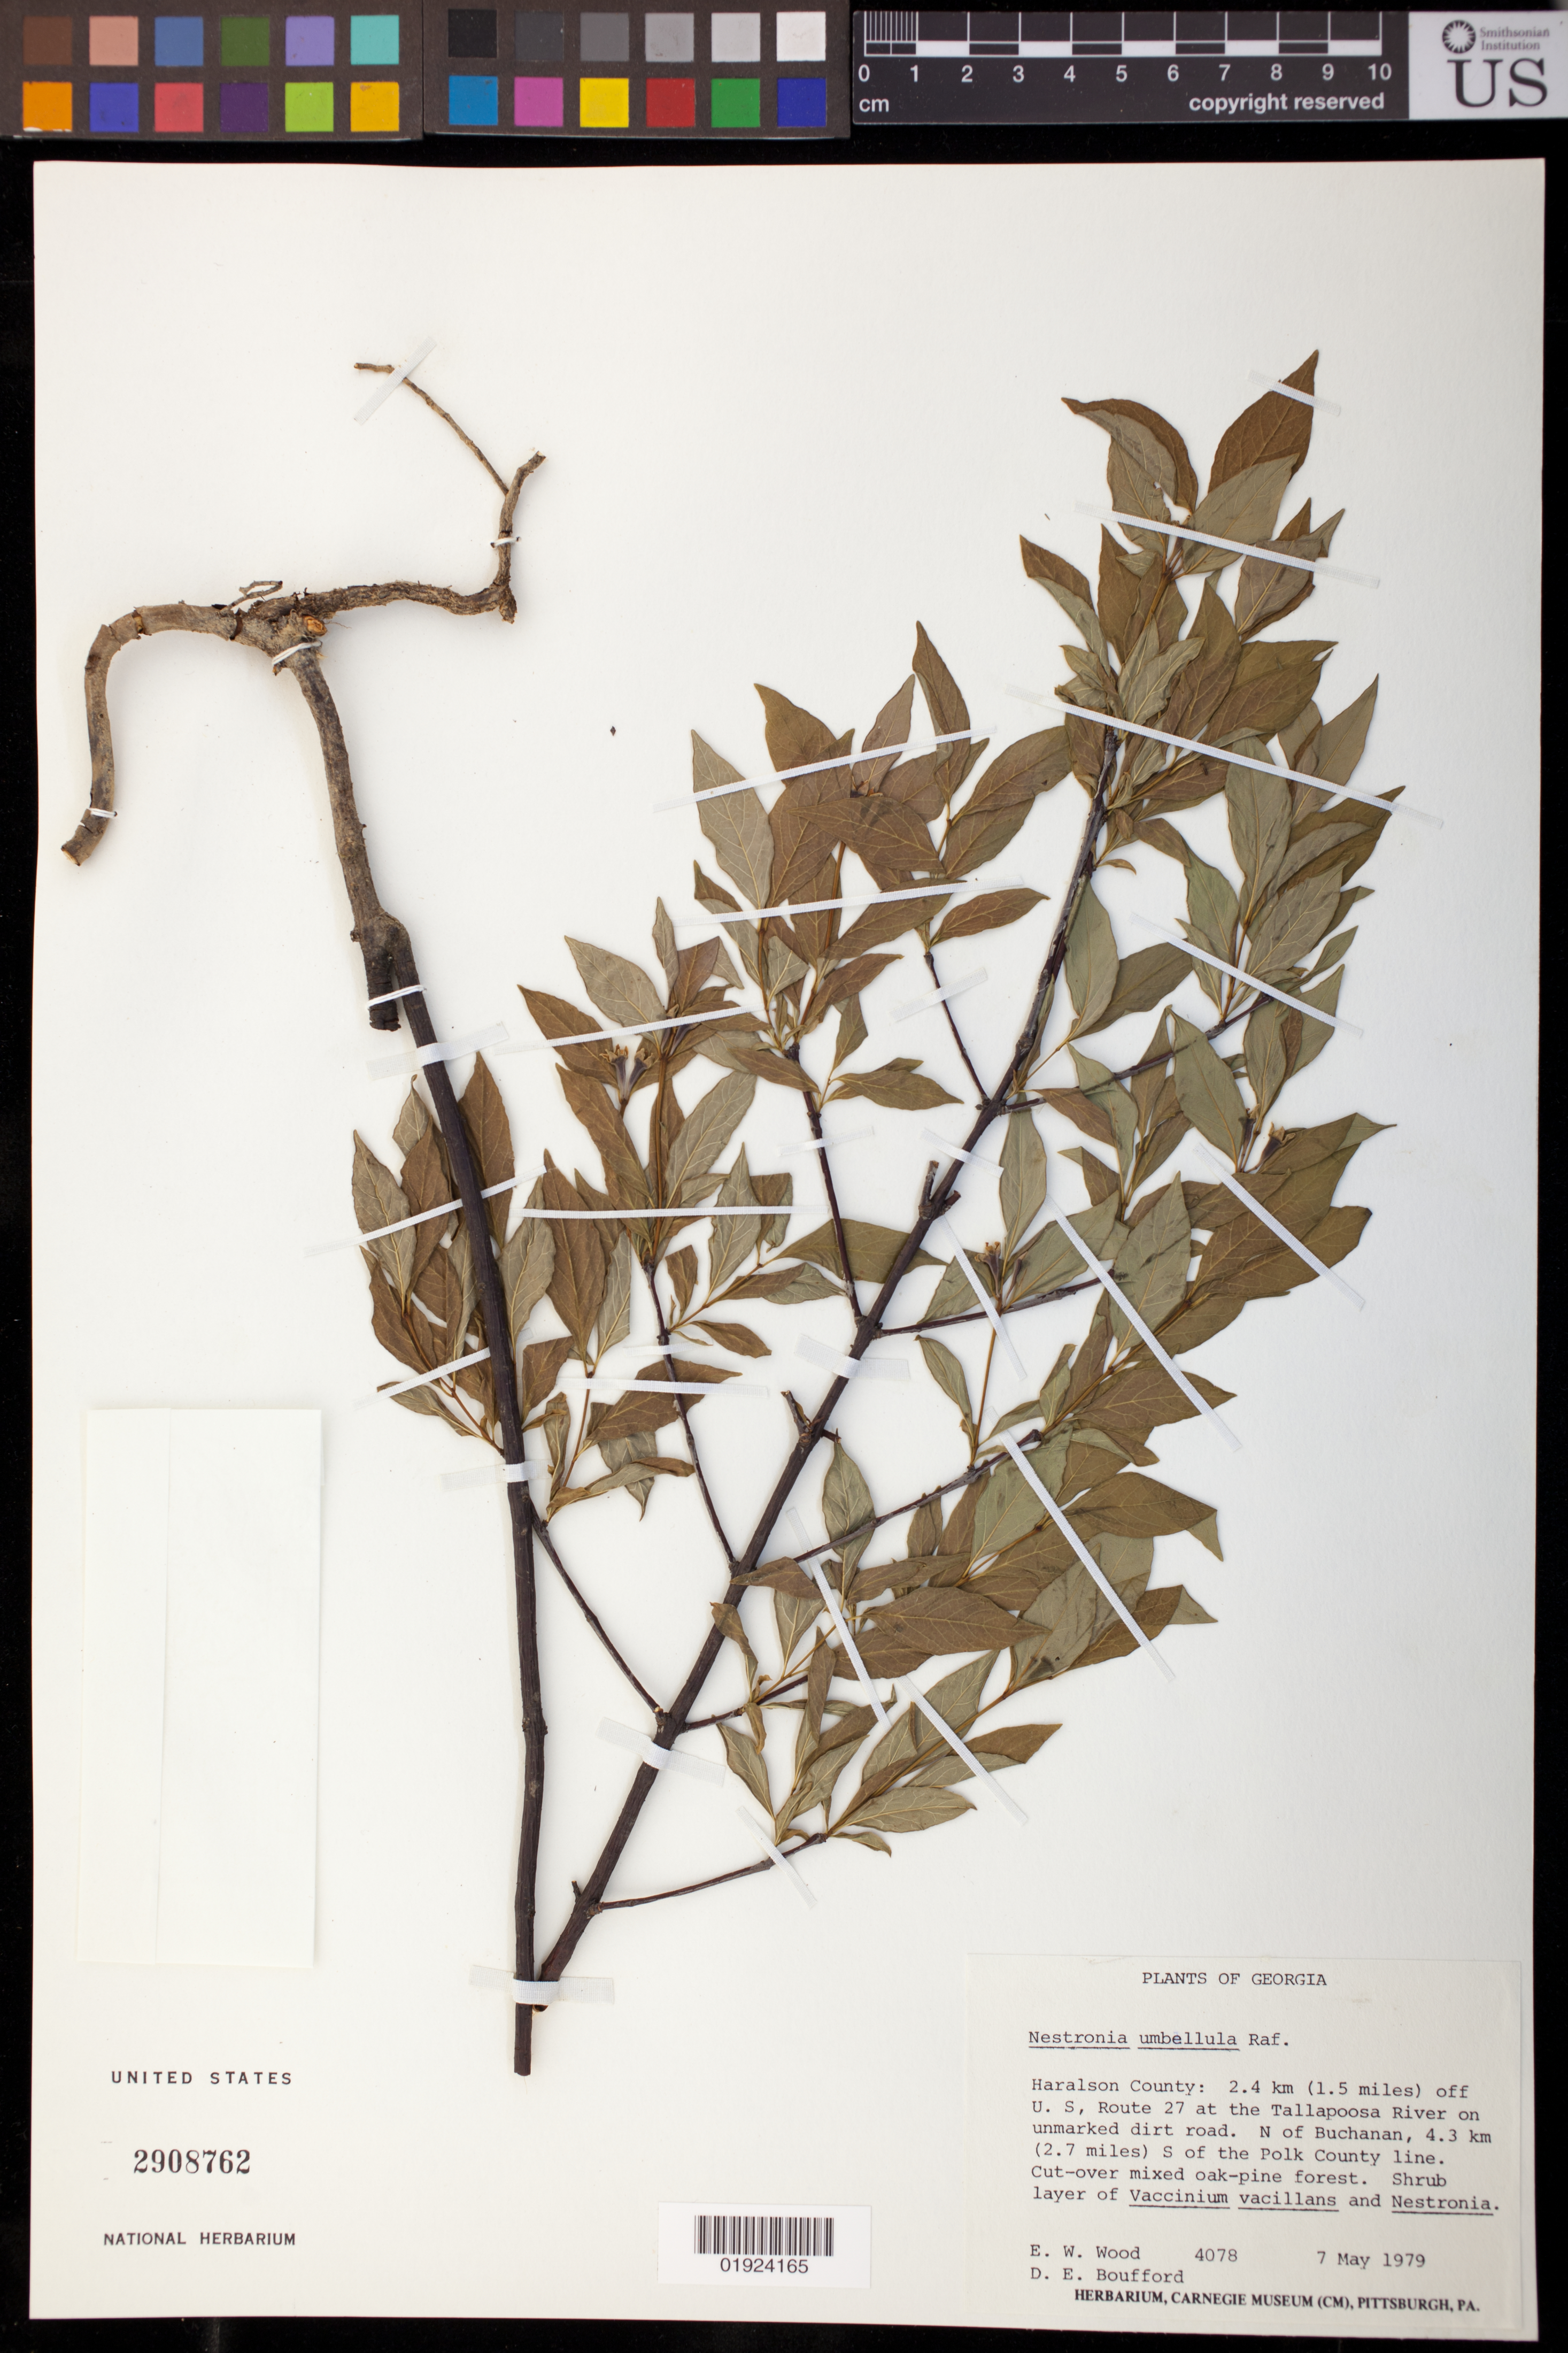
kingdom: Plantae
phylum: Tracheophyta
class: Magnoliopsida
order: Santalales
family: Santalaceae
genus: Nestronia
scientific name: Nestronia umbellula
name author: Raf.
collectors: E. Wood & D. E. Boufford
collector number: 4078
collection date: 1979-05-07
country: United States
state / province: Georgia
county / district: Haralson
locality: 2.4 km (1.5 miles) off U. S, Route 27 at the Tallapoosa River on unmarked dirt road. N. of Buchanan, 4.3 km (2.7 miles) S of Polk County line.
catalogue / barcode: US 2908762